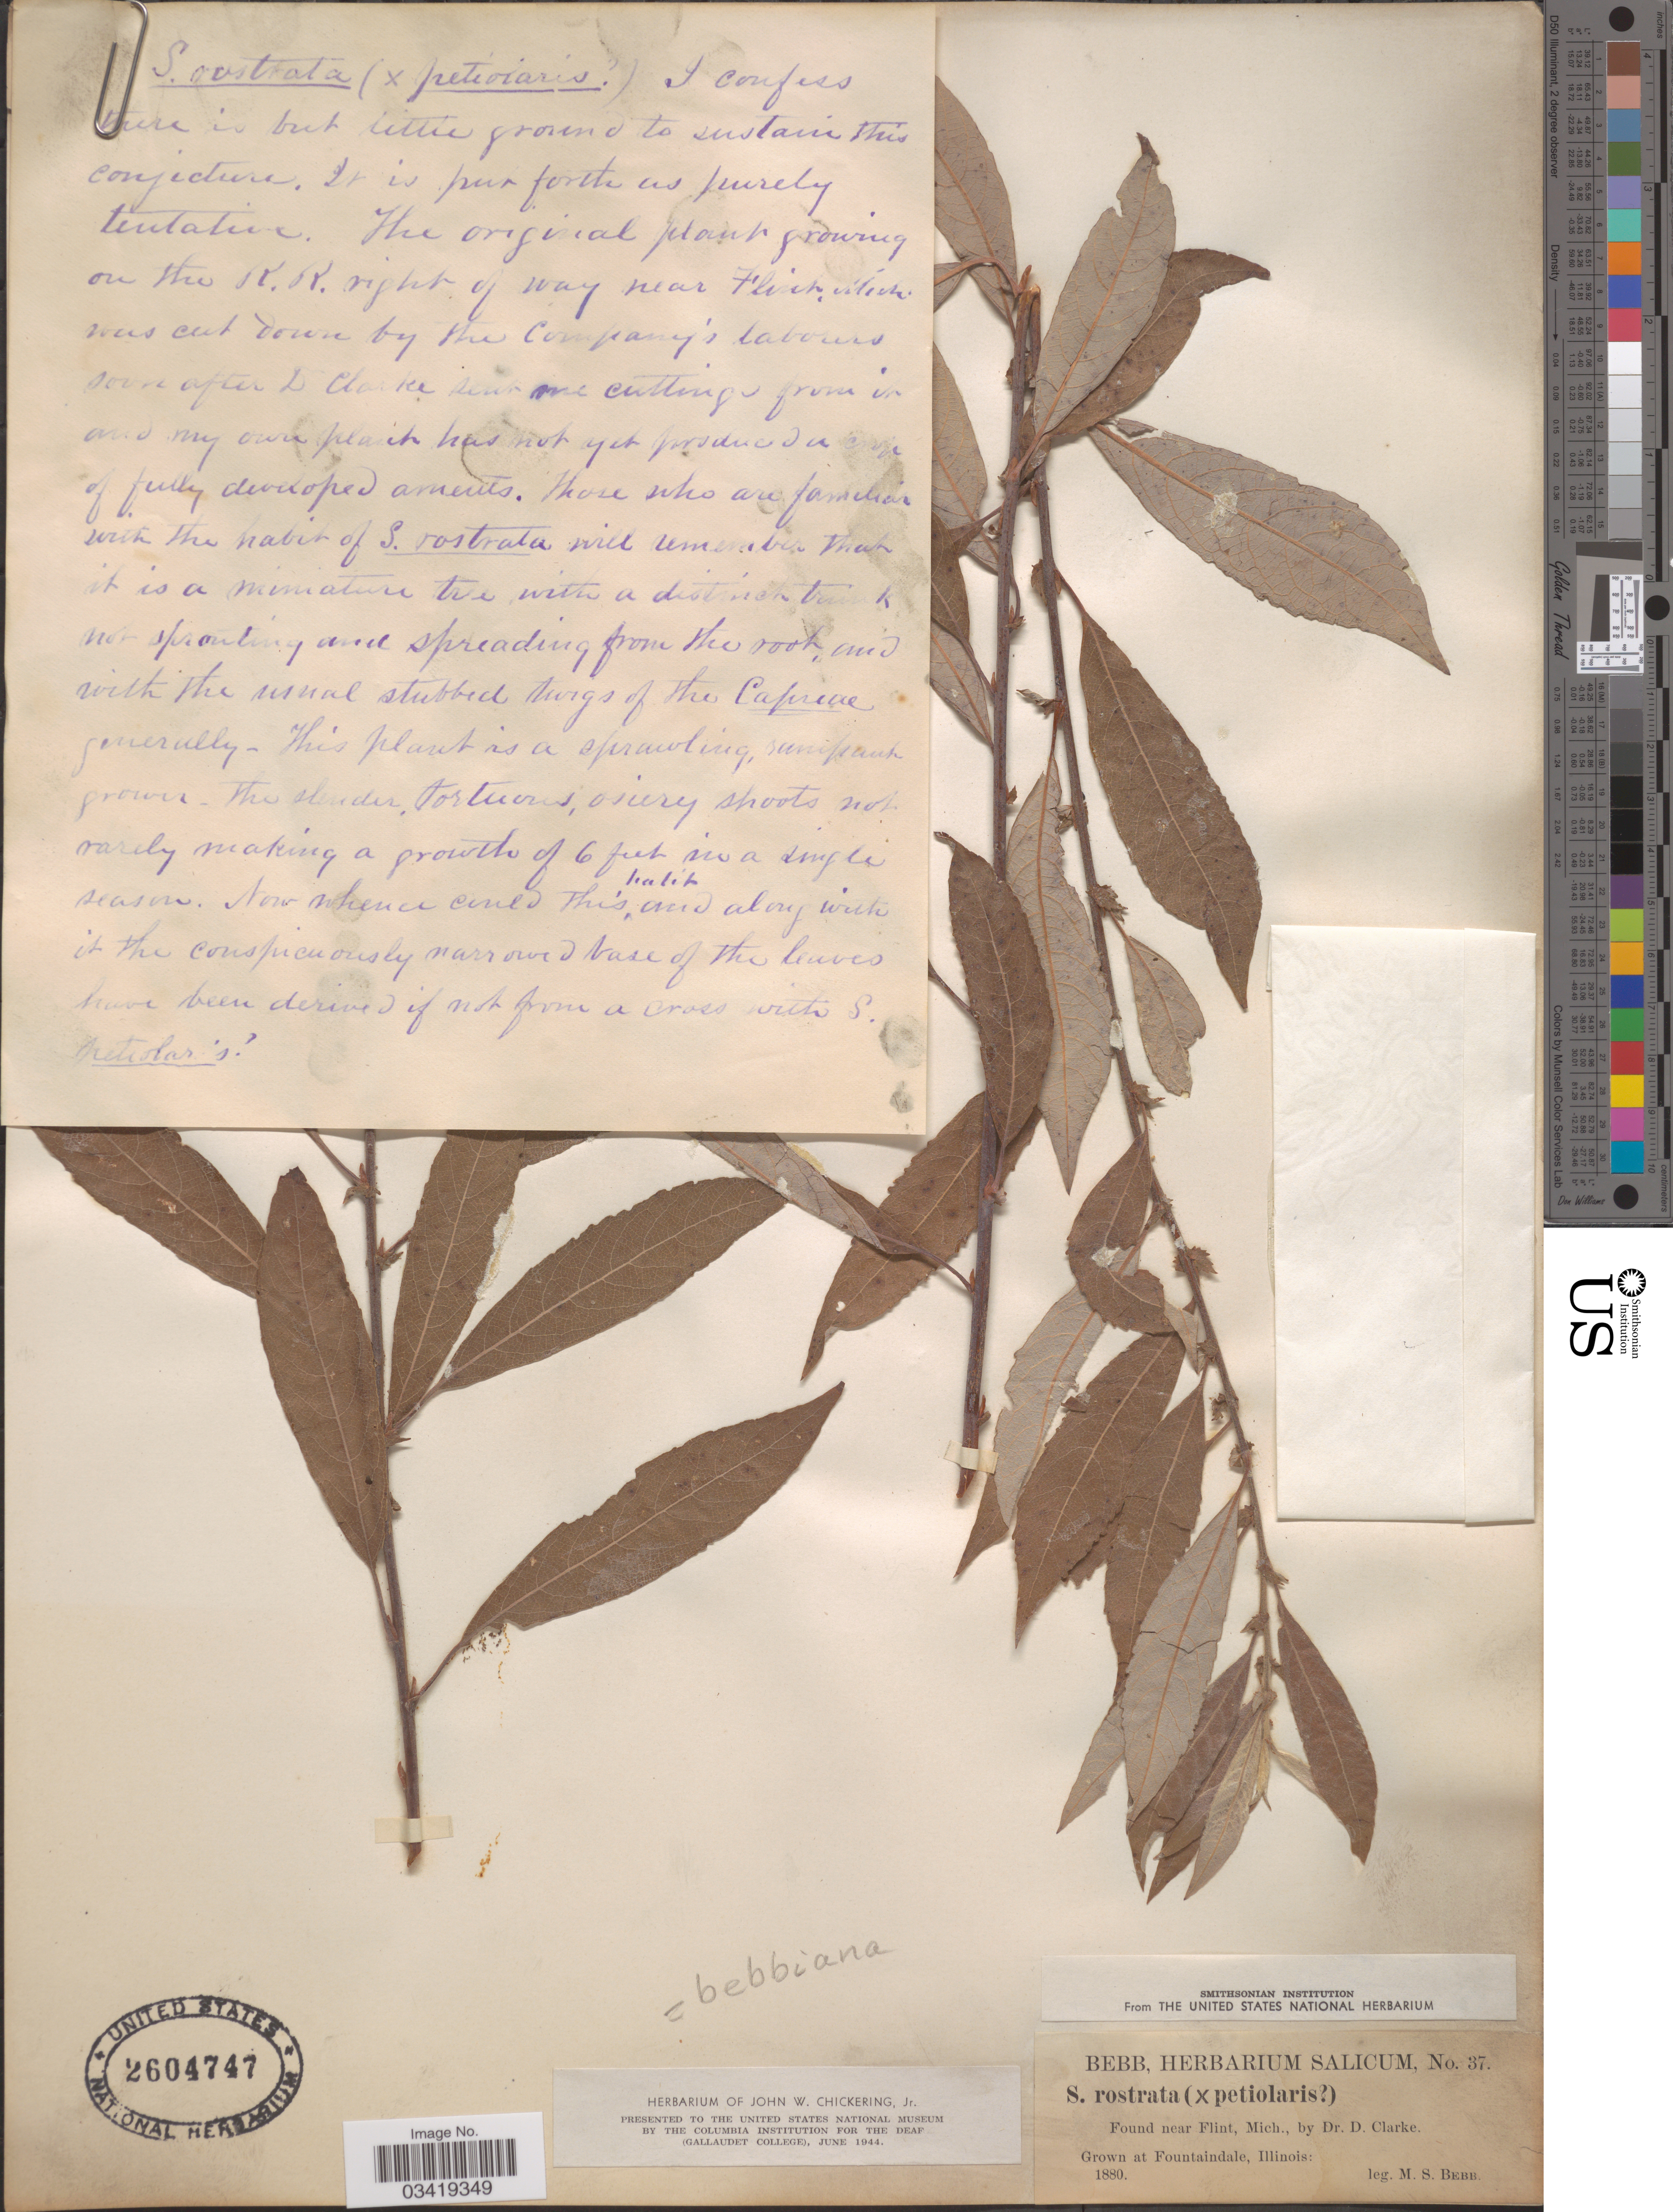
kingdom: Plantae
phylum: Tracheophyta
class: Magnoliopsida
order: Malpighiales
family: Salicaceae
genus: Salix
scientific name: Salix bebbiana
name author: Sarg.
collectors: M. Bebb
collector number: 37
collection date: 1880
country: United States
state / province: Illinois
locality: Fountaindale.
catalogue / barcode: US 2604747